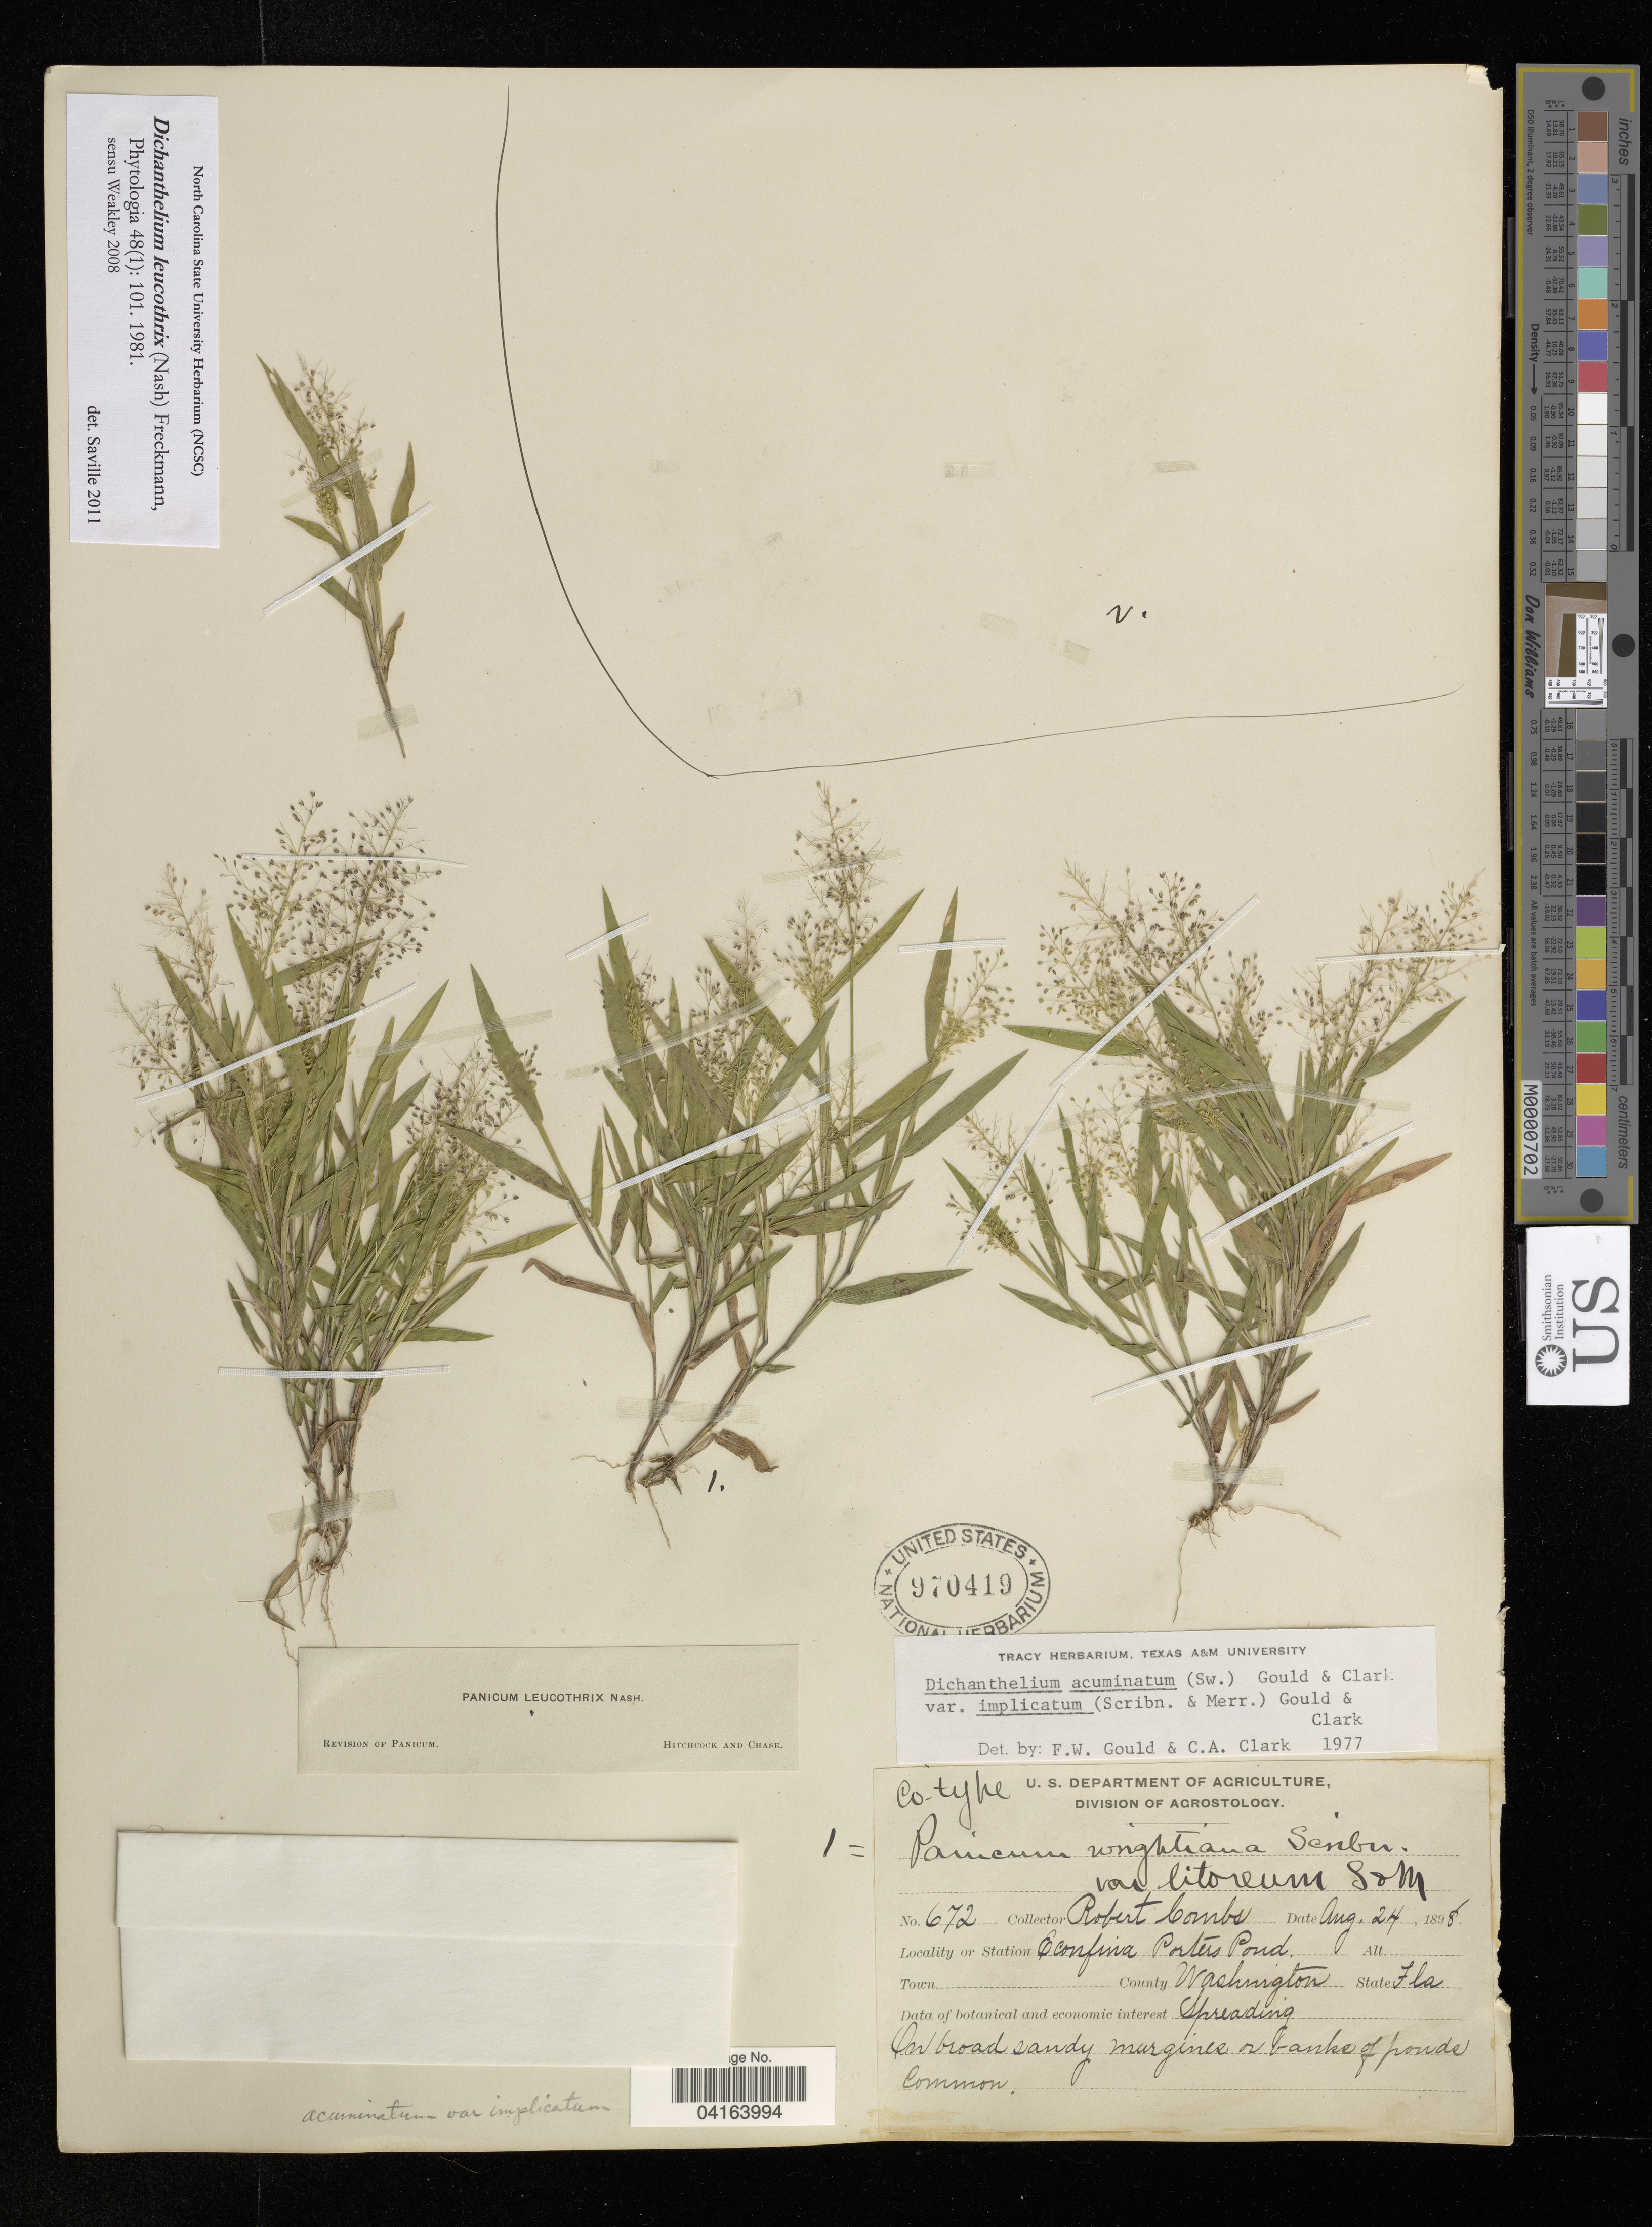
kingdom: Plantae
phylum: Tracheophyta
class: Liliopsida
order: Poales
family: Poaceae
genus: Dichanthelium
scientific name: Dichanthelium leucothrix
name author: (Nash) Freckmann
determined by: Saville, A. C., (NCSC), North Carolina State University (UNITED STATES)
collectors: R. Combs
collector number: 672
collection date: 1898-08-24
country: United States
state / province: Florida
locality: Econfina Porters Pond. County Washington.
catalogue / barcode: US 970419